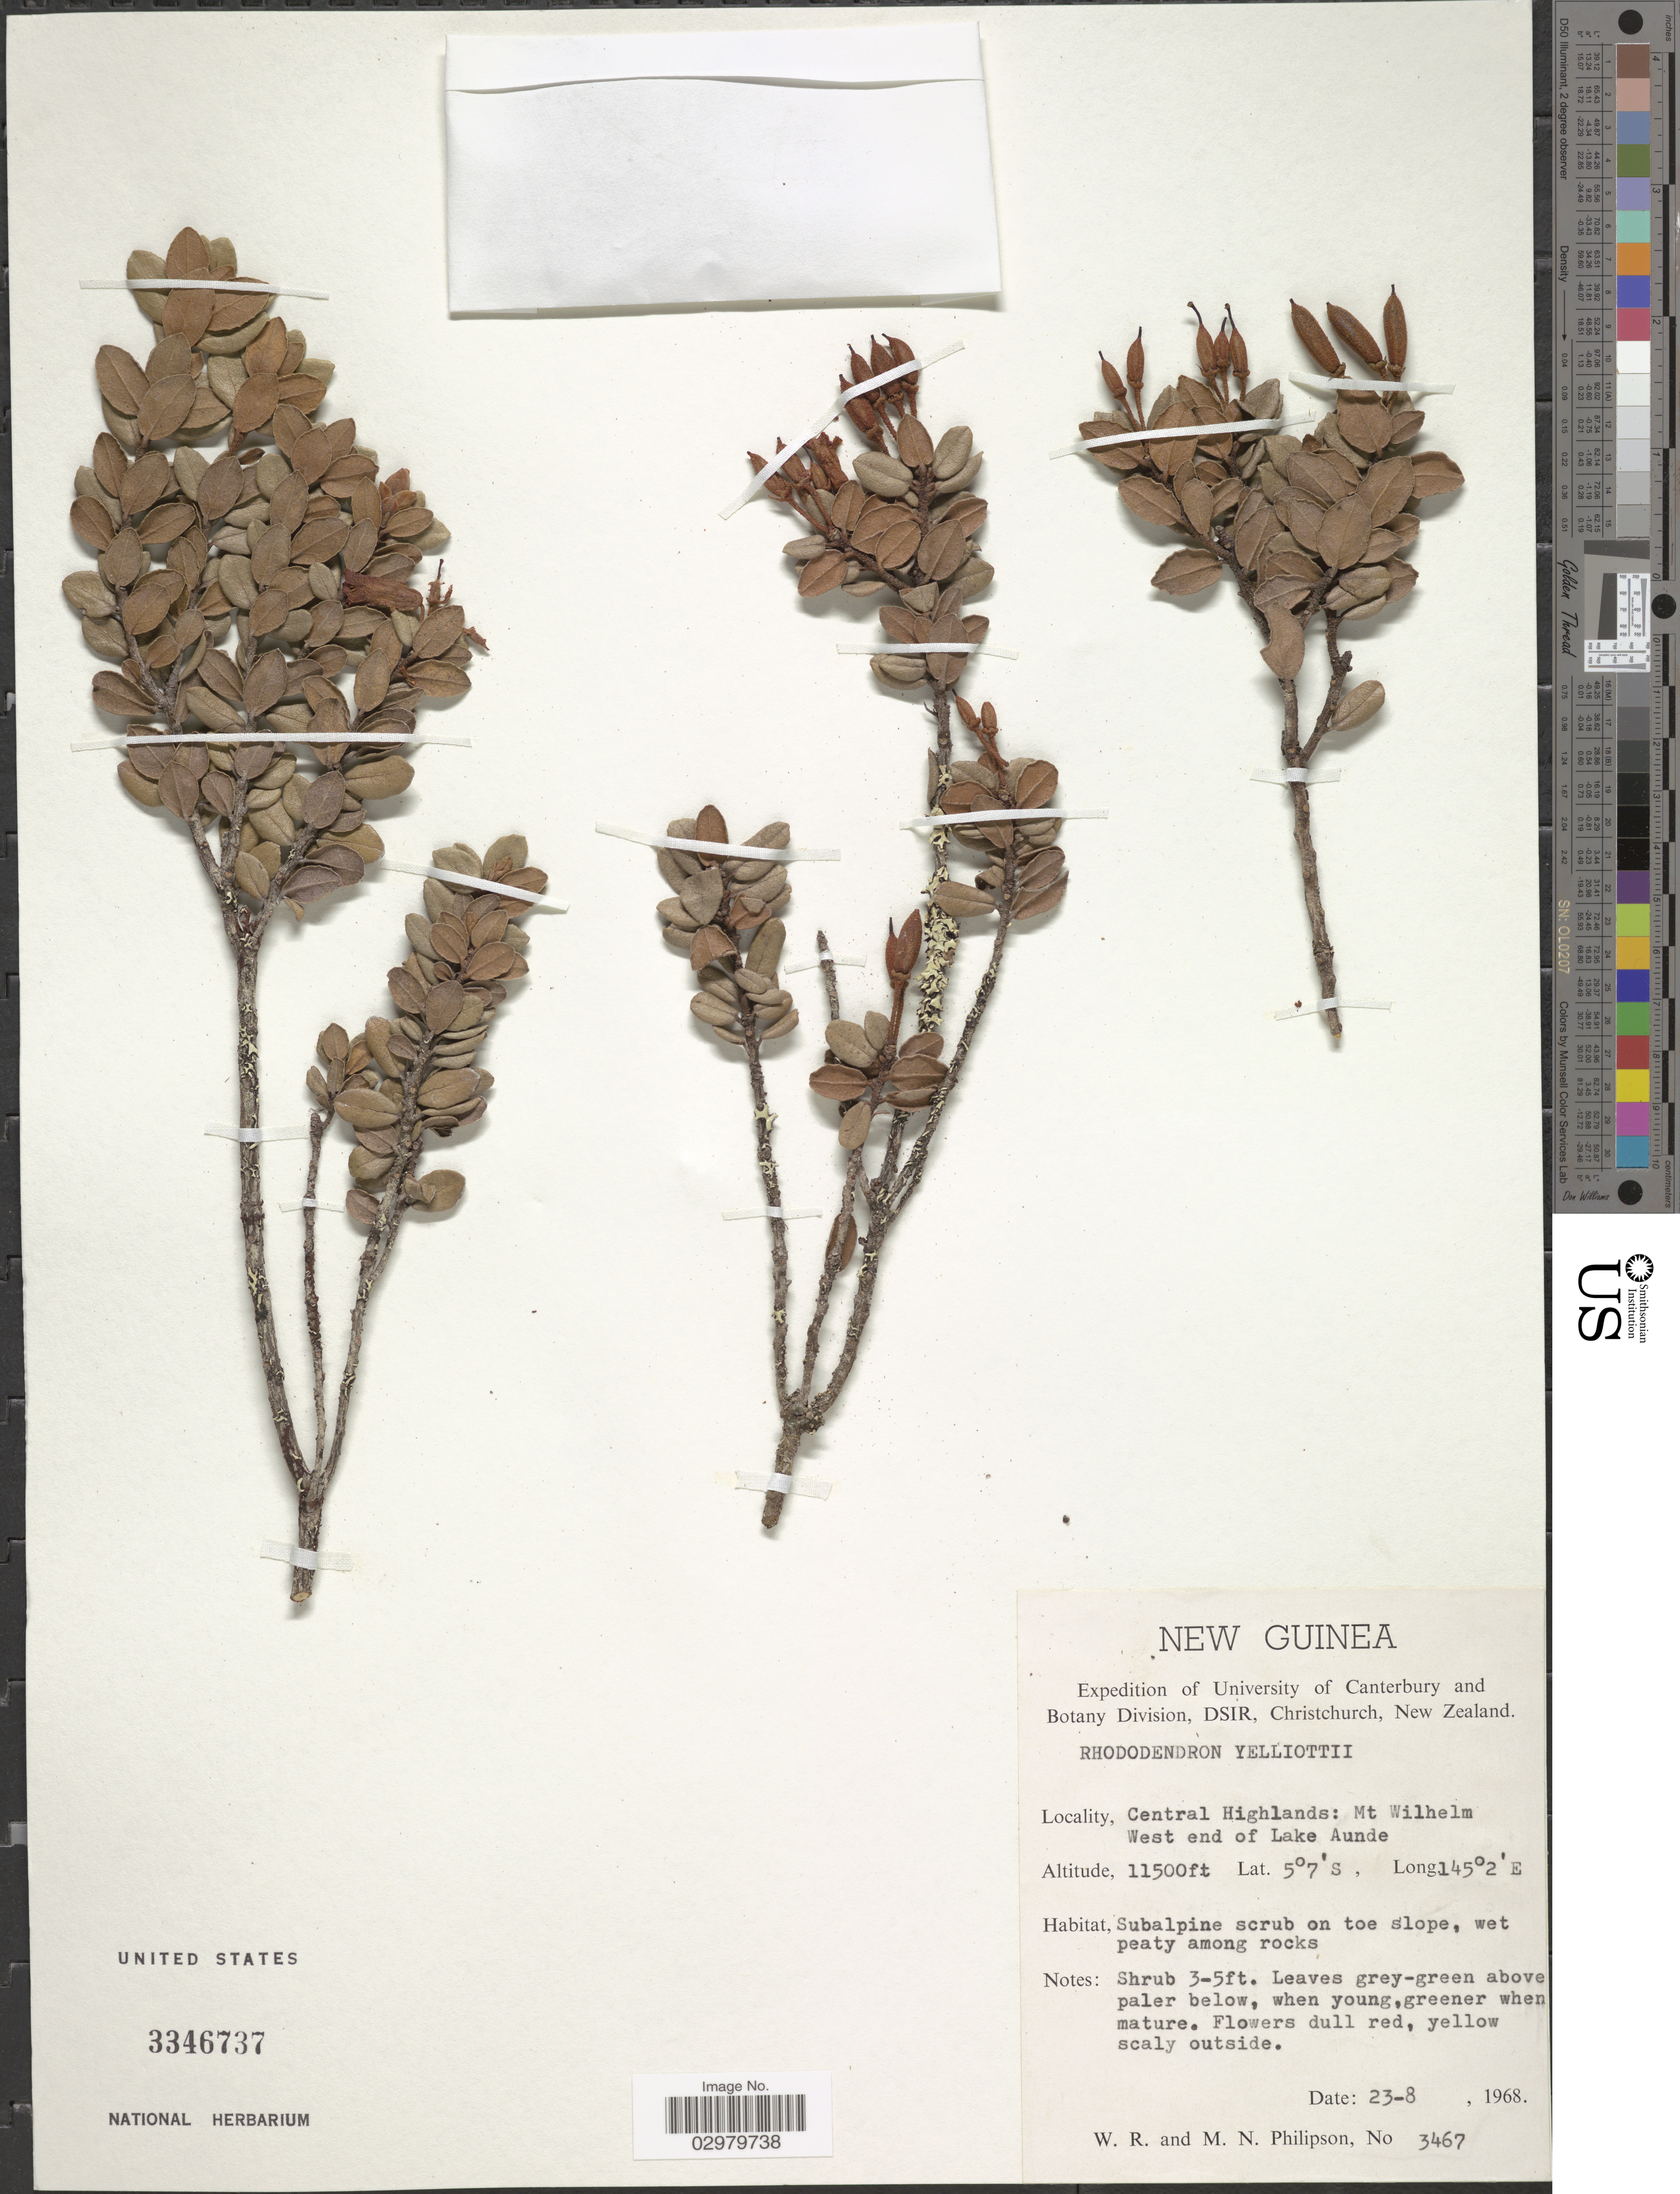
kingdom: Plantae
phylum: Tracheophyta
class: Magnoliopsida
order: Ericales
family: Ericaceae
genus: Rhododendron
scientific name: Rhododendron yelliottii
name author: Warb.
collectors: W. R. Philipson & M. Philipson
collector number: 3467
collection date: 1968-08-23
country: Papua New Guinea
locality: New Guinea. Central Highlands: Mt. Wilhelm West end of Lake Aunde.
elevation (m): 3505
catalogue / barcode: US 3346737